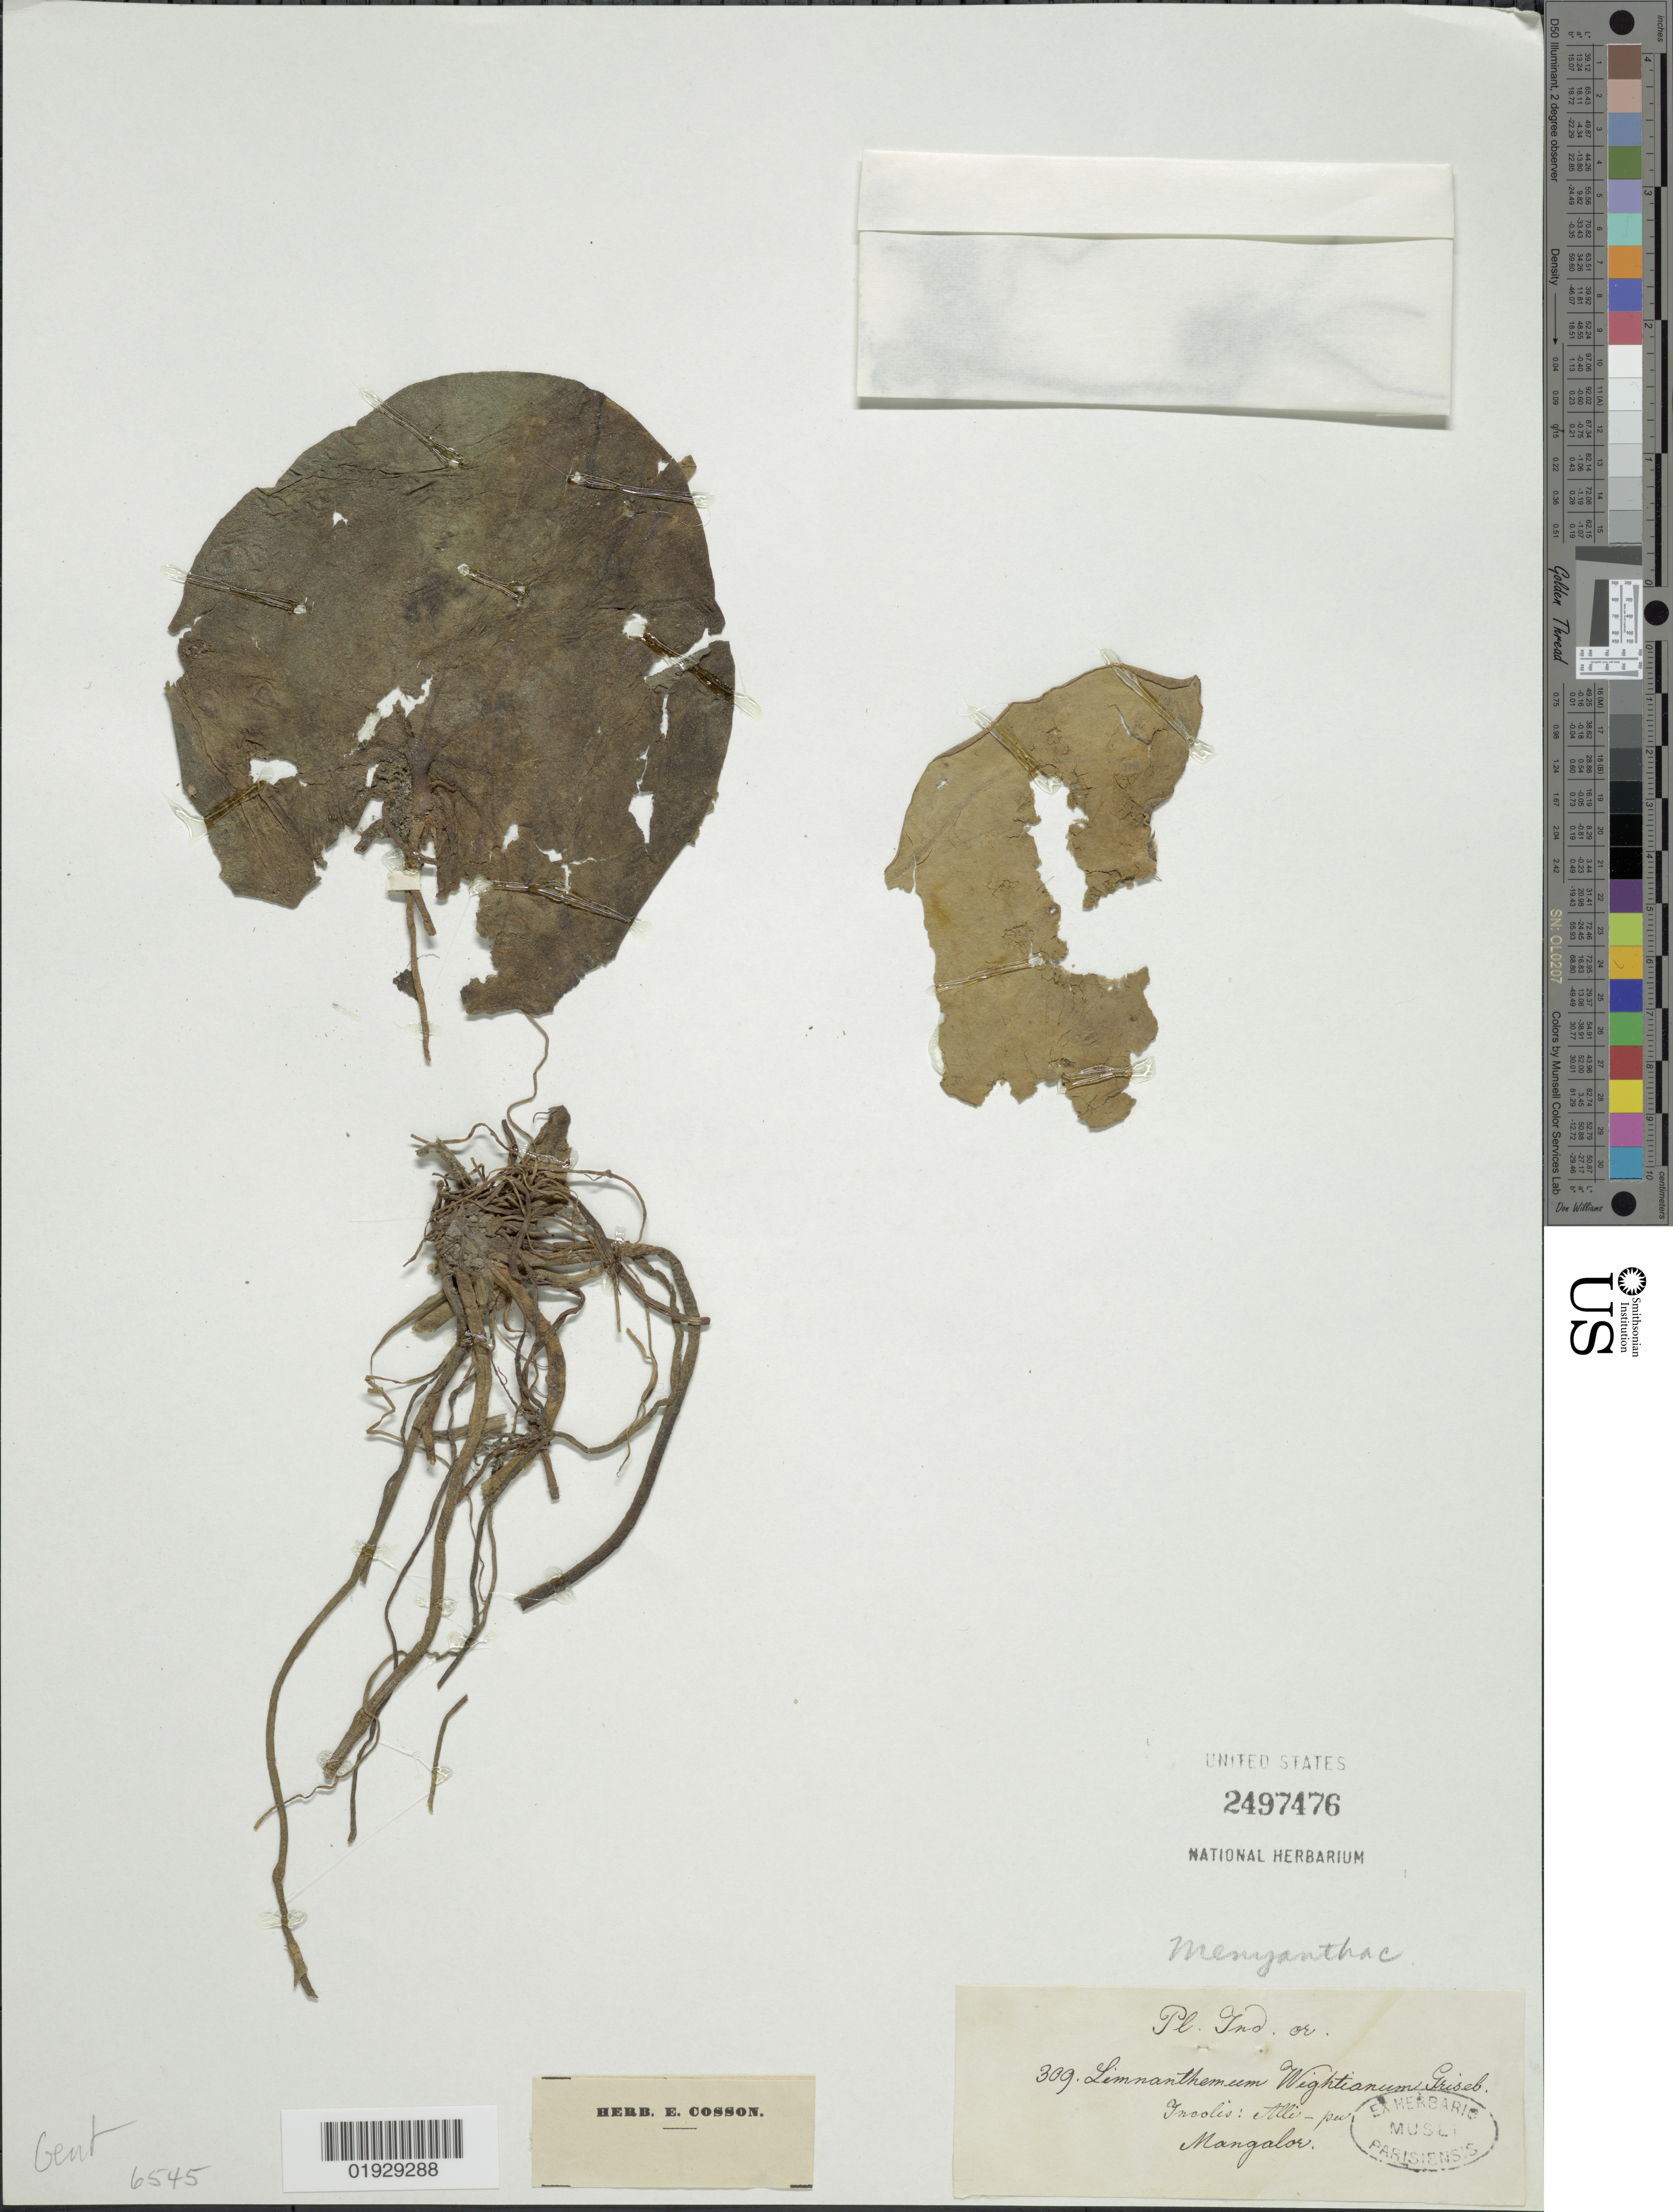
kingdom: Plantae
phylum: Tracheophyta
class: Magnoliopsida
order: Asterales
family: Menyanthaceae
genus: Limnanthemum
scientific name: Limnanthemum wightianum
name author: Griseb.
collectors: ex herb. E. Cosson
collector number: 309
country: India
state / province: Karnataka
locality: Pl. Ind. or. Incolis: Alli-pu. Mangalor.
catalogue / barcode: US 2497476